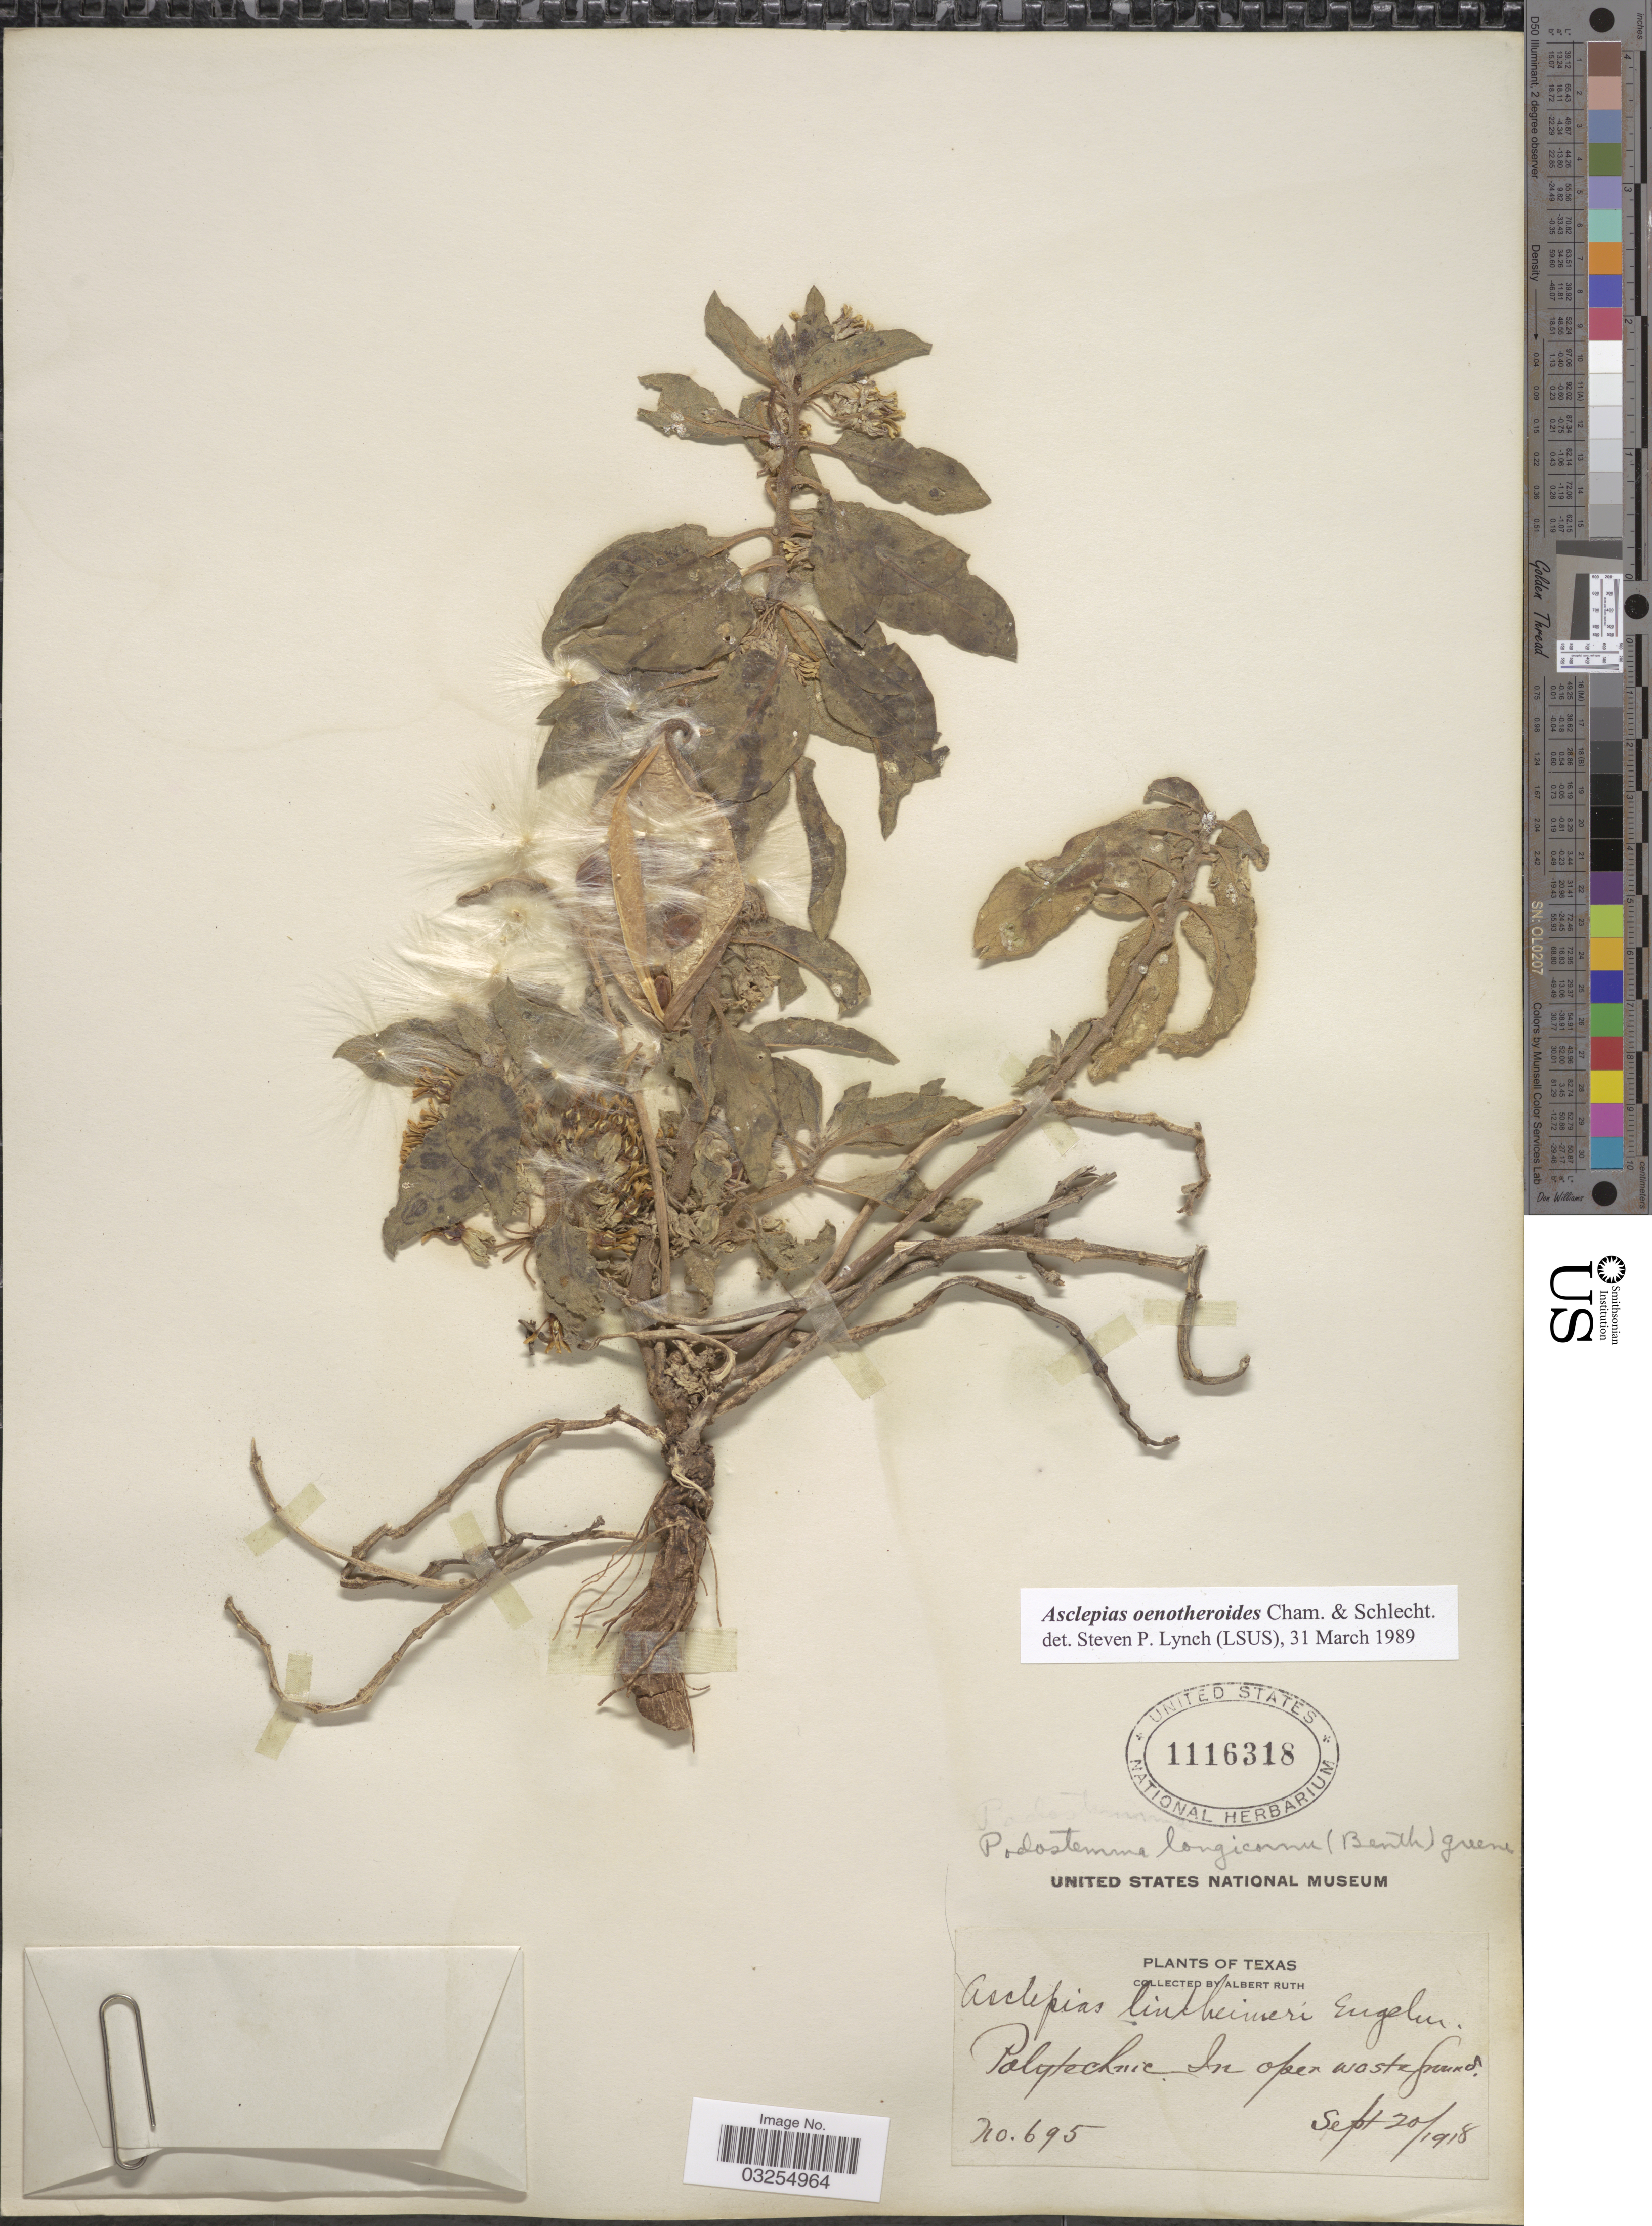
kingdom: Plantae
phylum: Tracheophyta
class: Magnoliopsida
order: Gentianales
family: Apocynaceae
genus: Asclepias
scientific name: Asclepias oenotheroides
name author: Schltdl. & Cham.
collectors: A. Ruth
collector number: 695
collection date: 1918-09-20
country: United States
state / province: Texas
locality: Polytechnic. In open waste ground.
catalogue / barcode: US 1116318